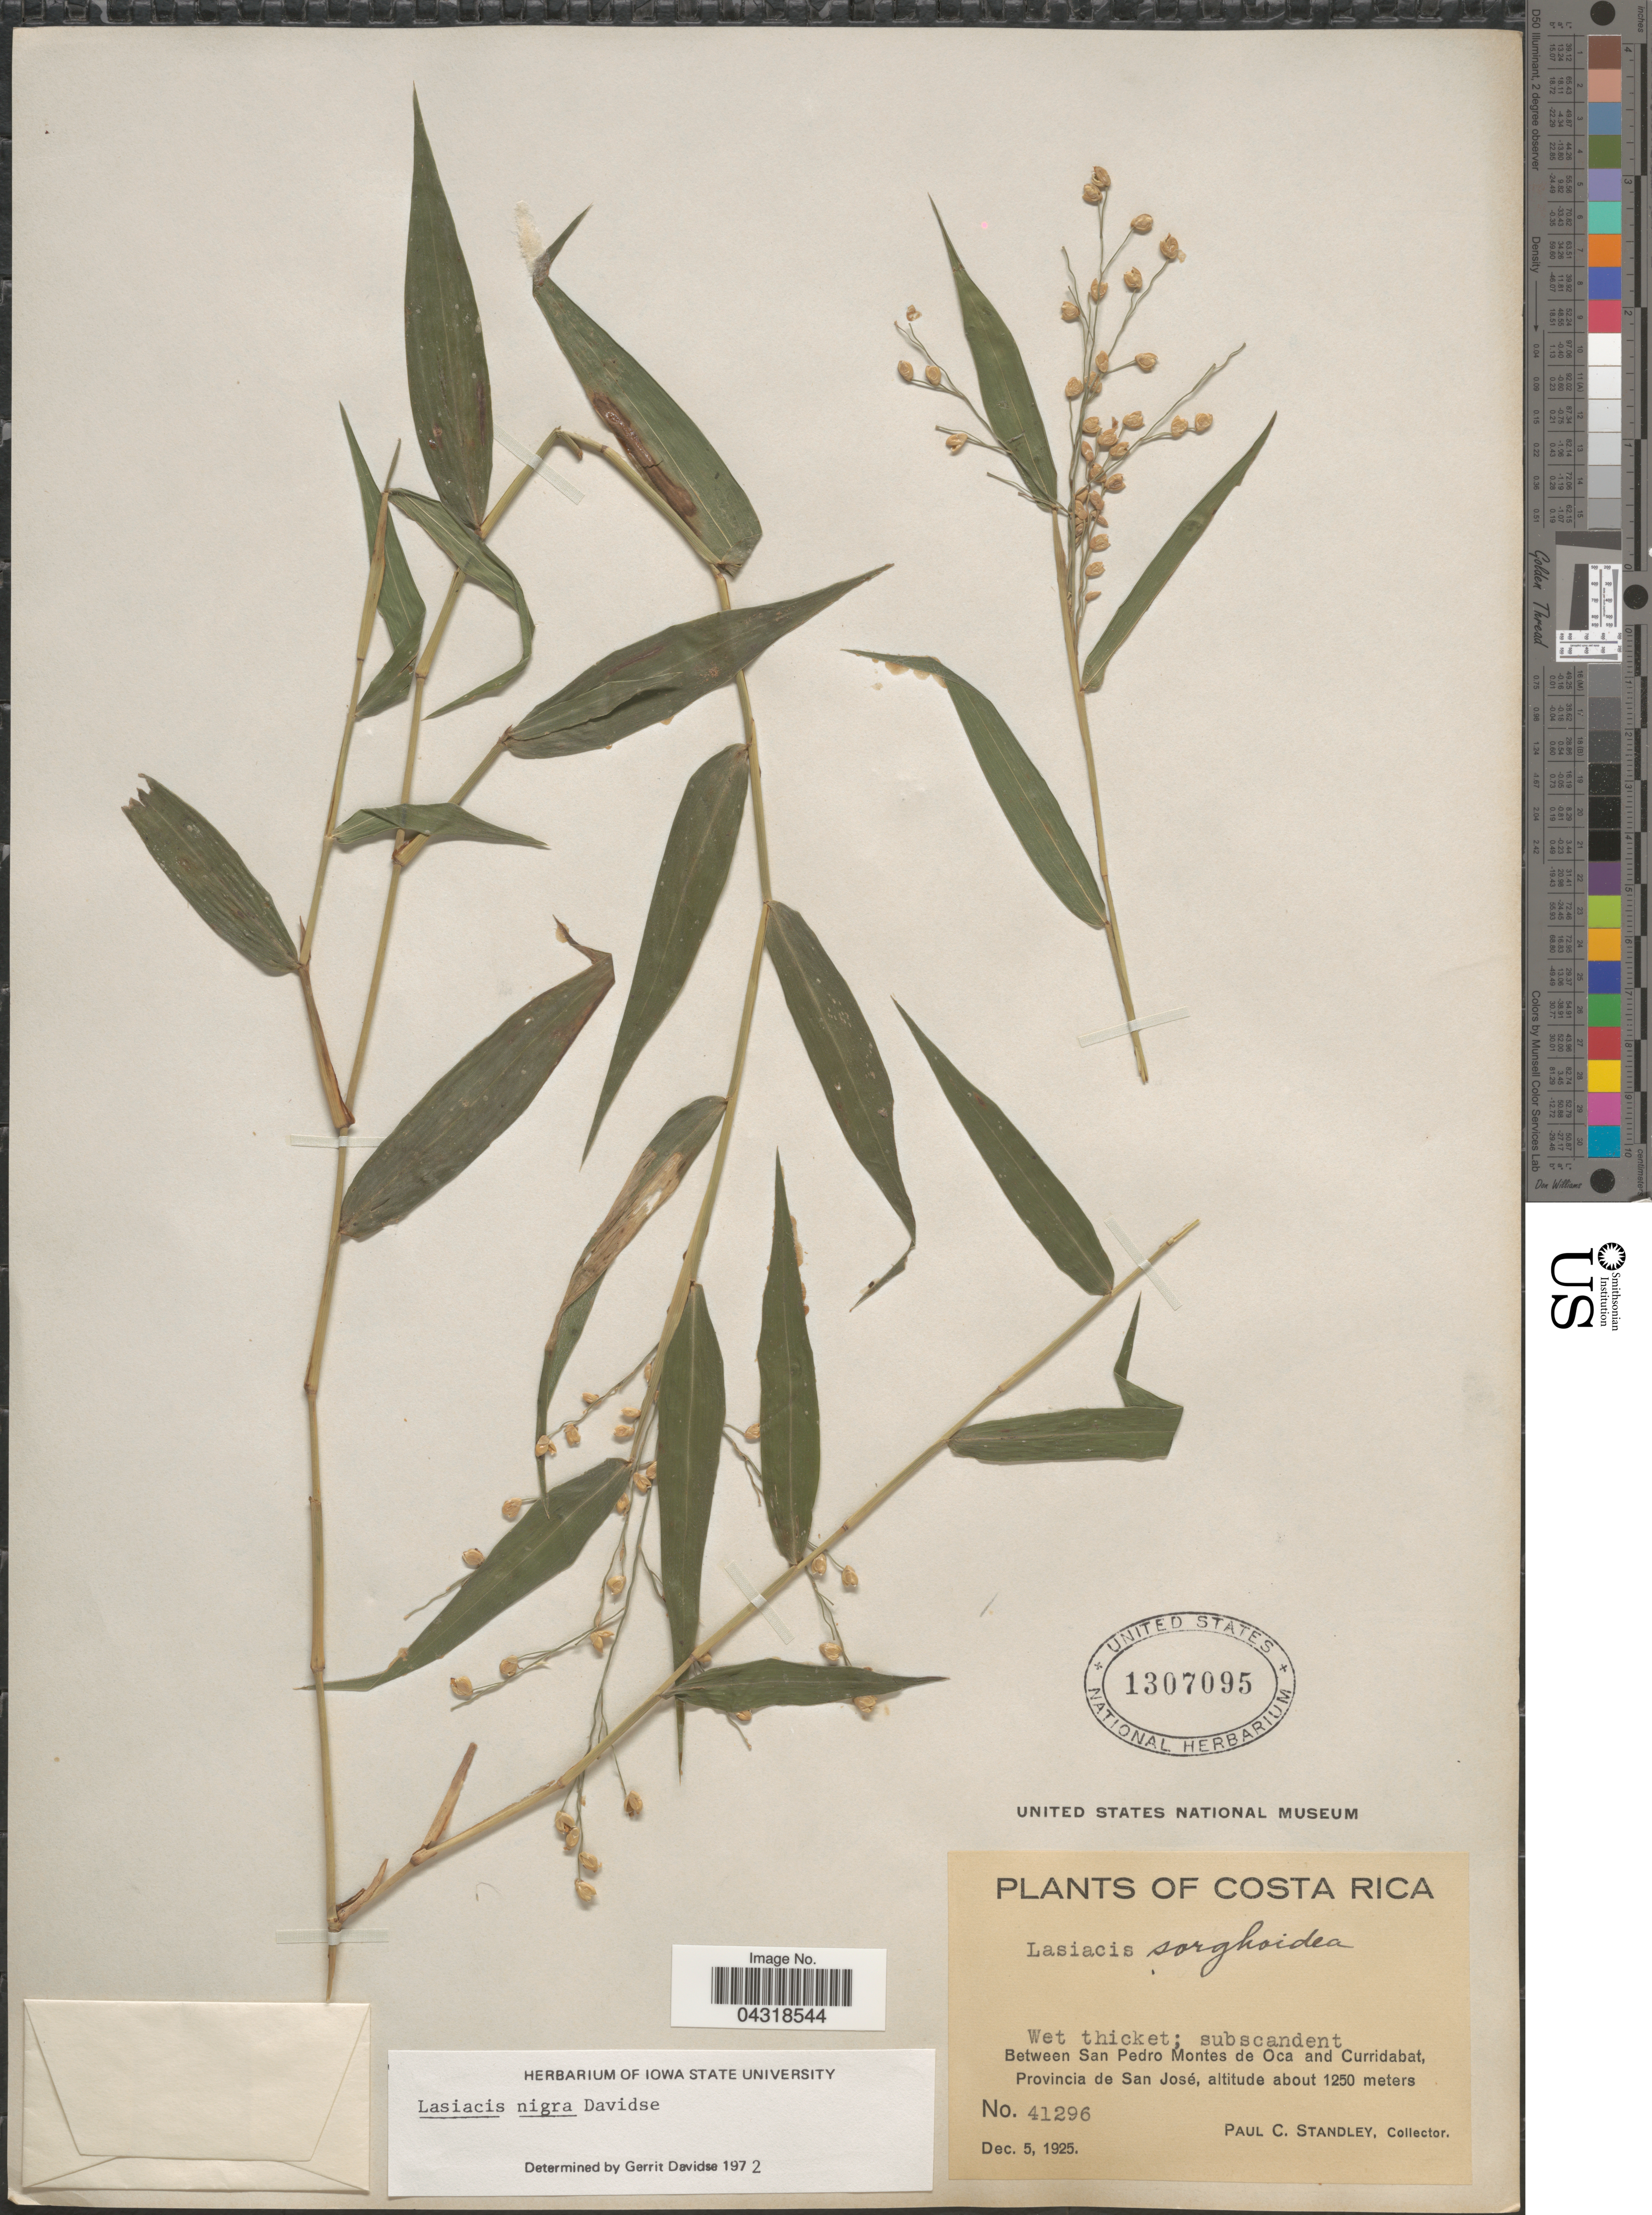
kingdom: Plantae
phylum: Tracheophyta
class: Liliopsida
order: Poales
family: Poaceae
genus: Lasiacis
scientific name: Lasiacis nigra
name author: Davidse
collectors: P. C. Standley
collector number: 41296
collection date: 1925-12-05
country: Costa Rica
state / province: San José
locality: Between San Pedro Montes de Oca and Curridabat.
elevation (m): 1250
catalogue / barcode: US 1307095